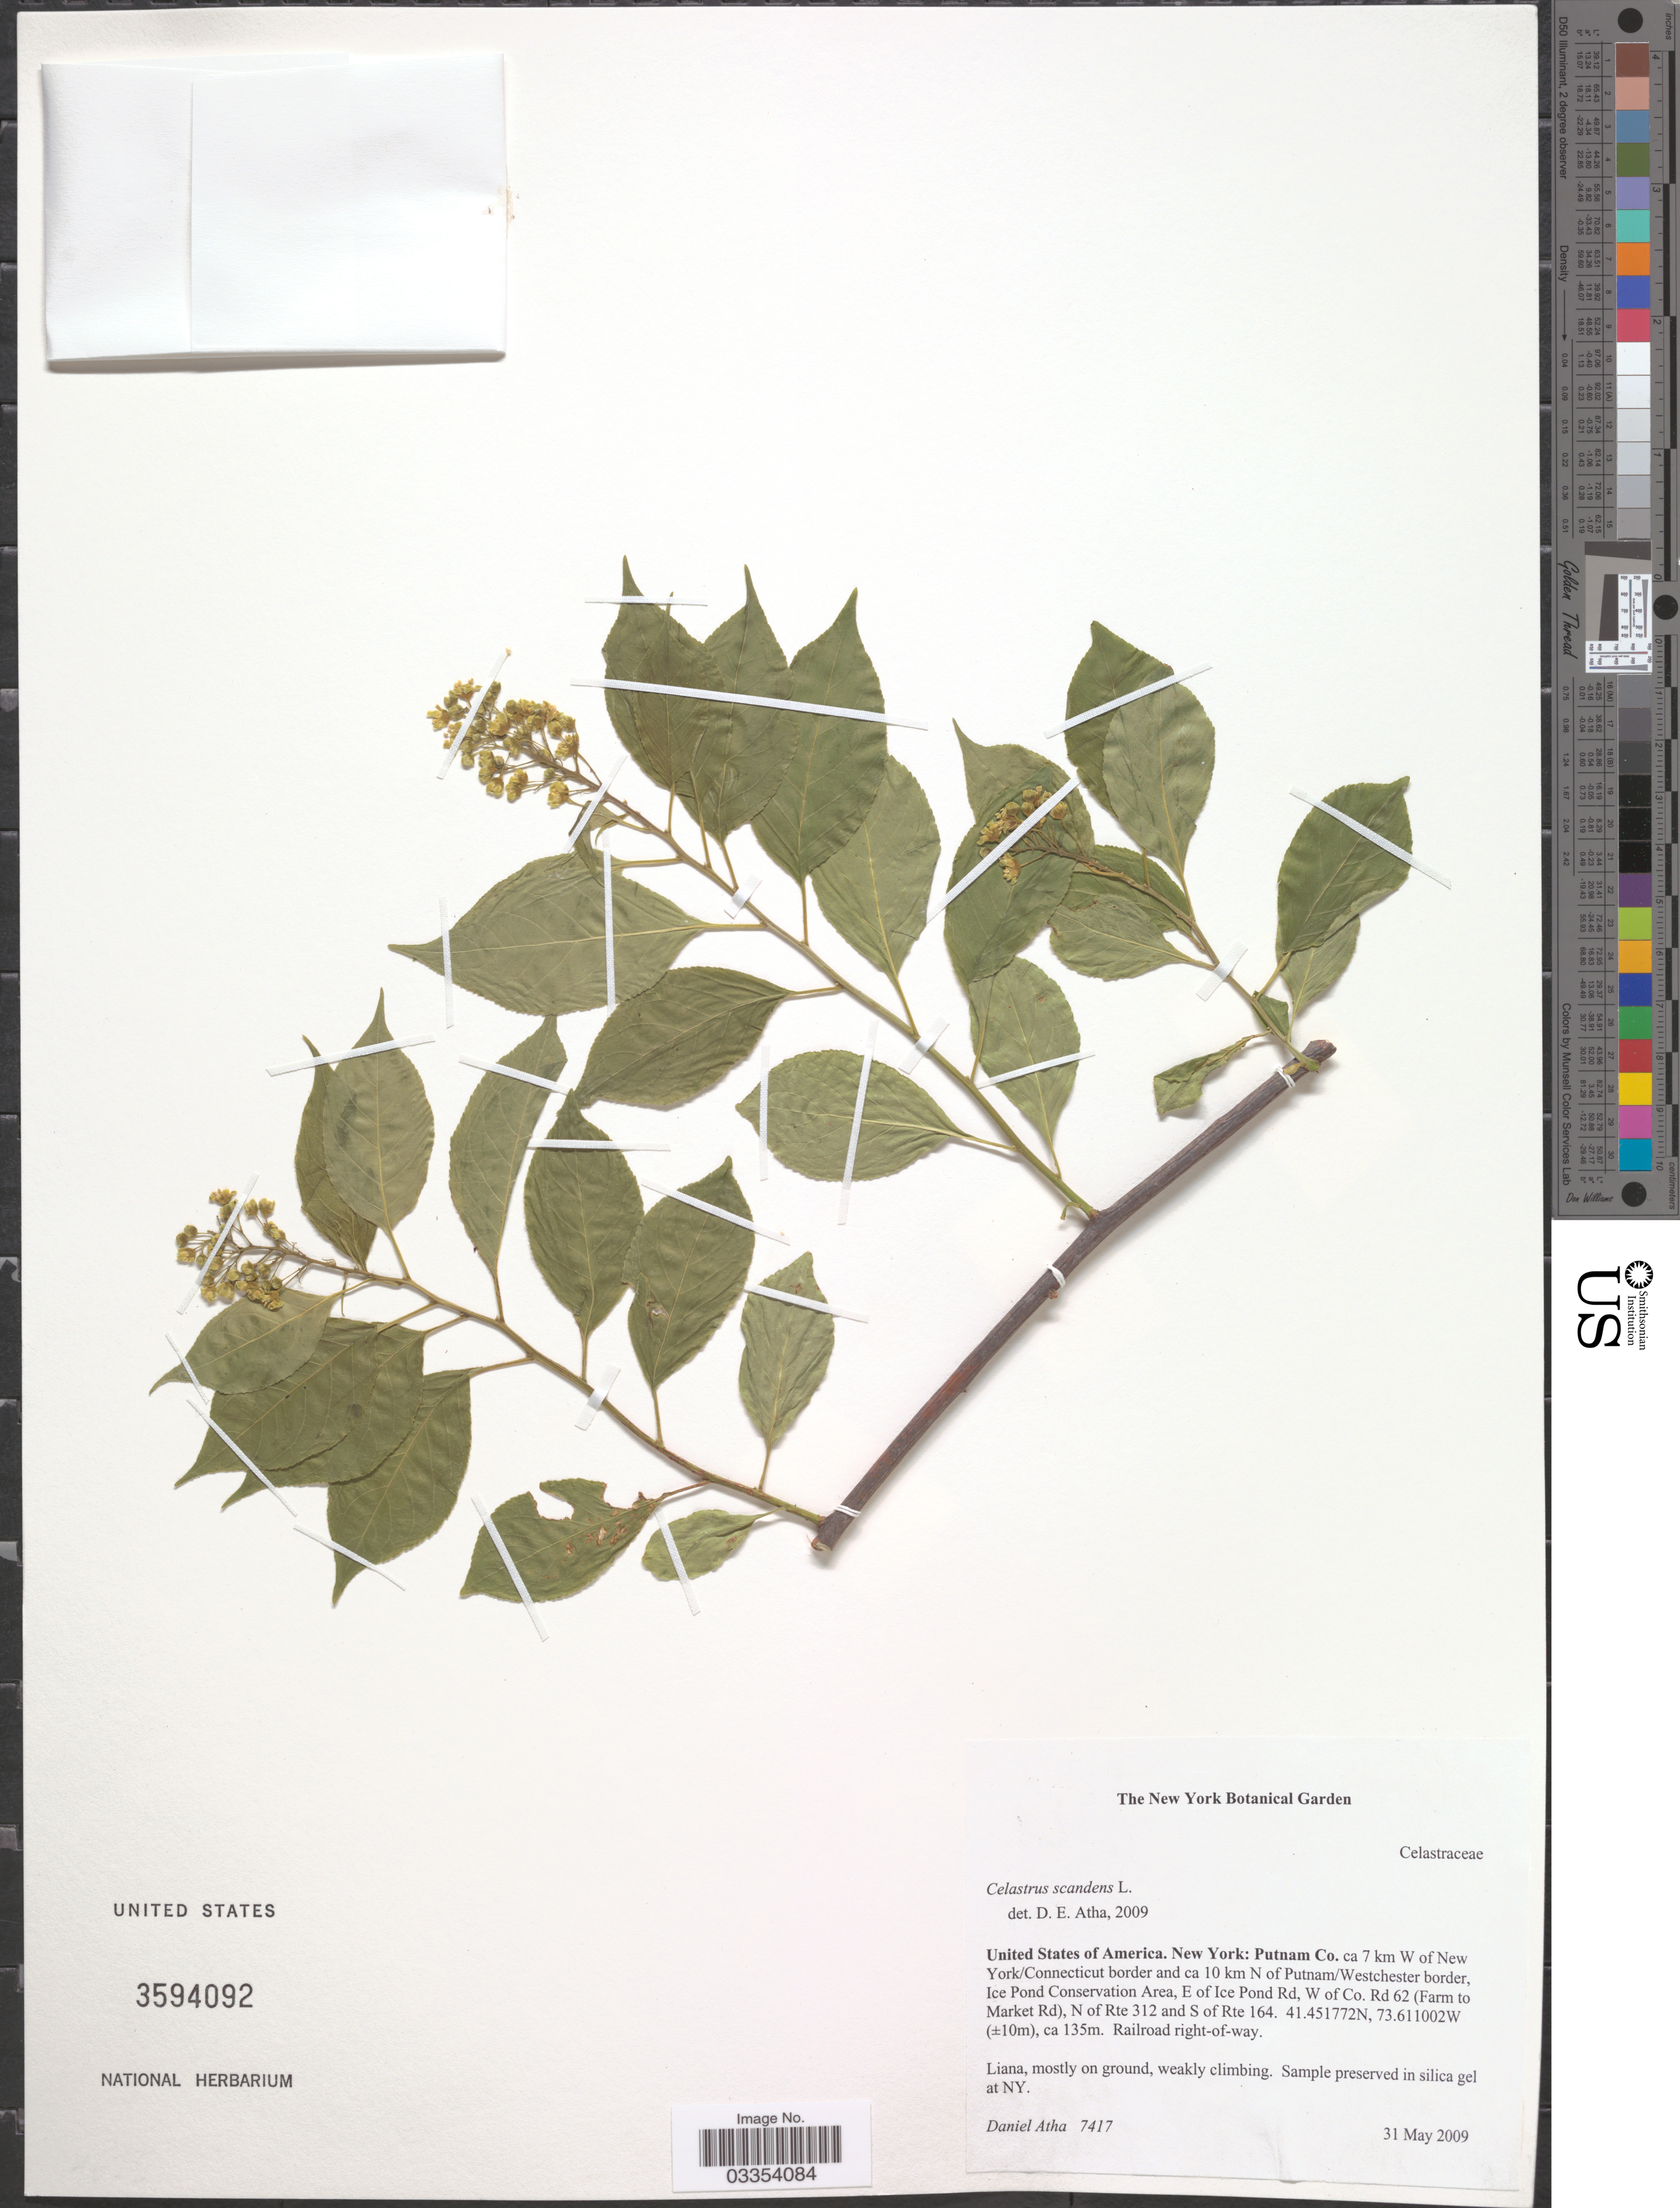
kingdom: Plantae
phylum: Tracheophyta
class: Magnoliopsida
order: Celastrales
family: Celastraceae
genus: Celastrus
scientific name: Celastrus scandens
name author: L.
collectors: D. Atha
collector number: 7417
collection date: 2009-05-31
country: United States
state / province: New York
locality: Putnam Co. ca 7 km W of New York/Connecticut border and ca 10 km N of Putnam/Westchester border, Ice Pond Conservation Area, E of Ice Pond rd, W of Co. Rd 62 (Farm to Market Rd), N of Rte 312 and S of Rte 164 (±10m). Railroad right-of-way.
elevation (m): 135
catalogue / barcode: US 3594092